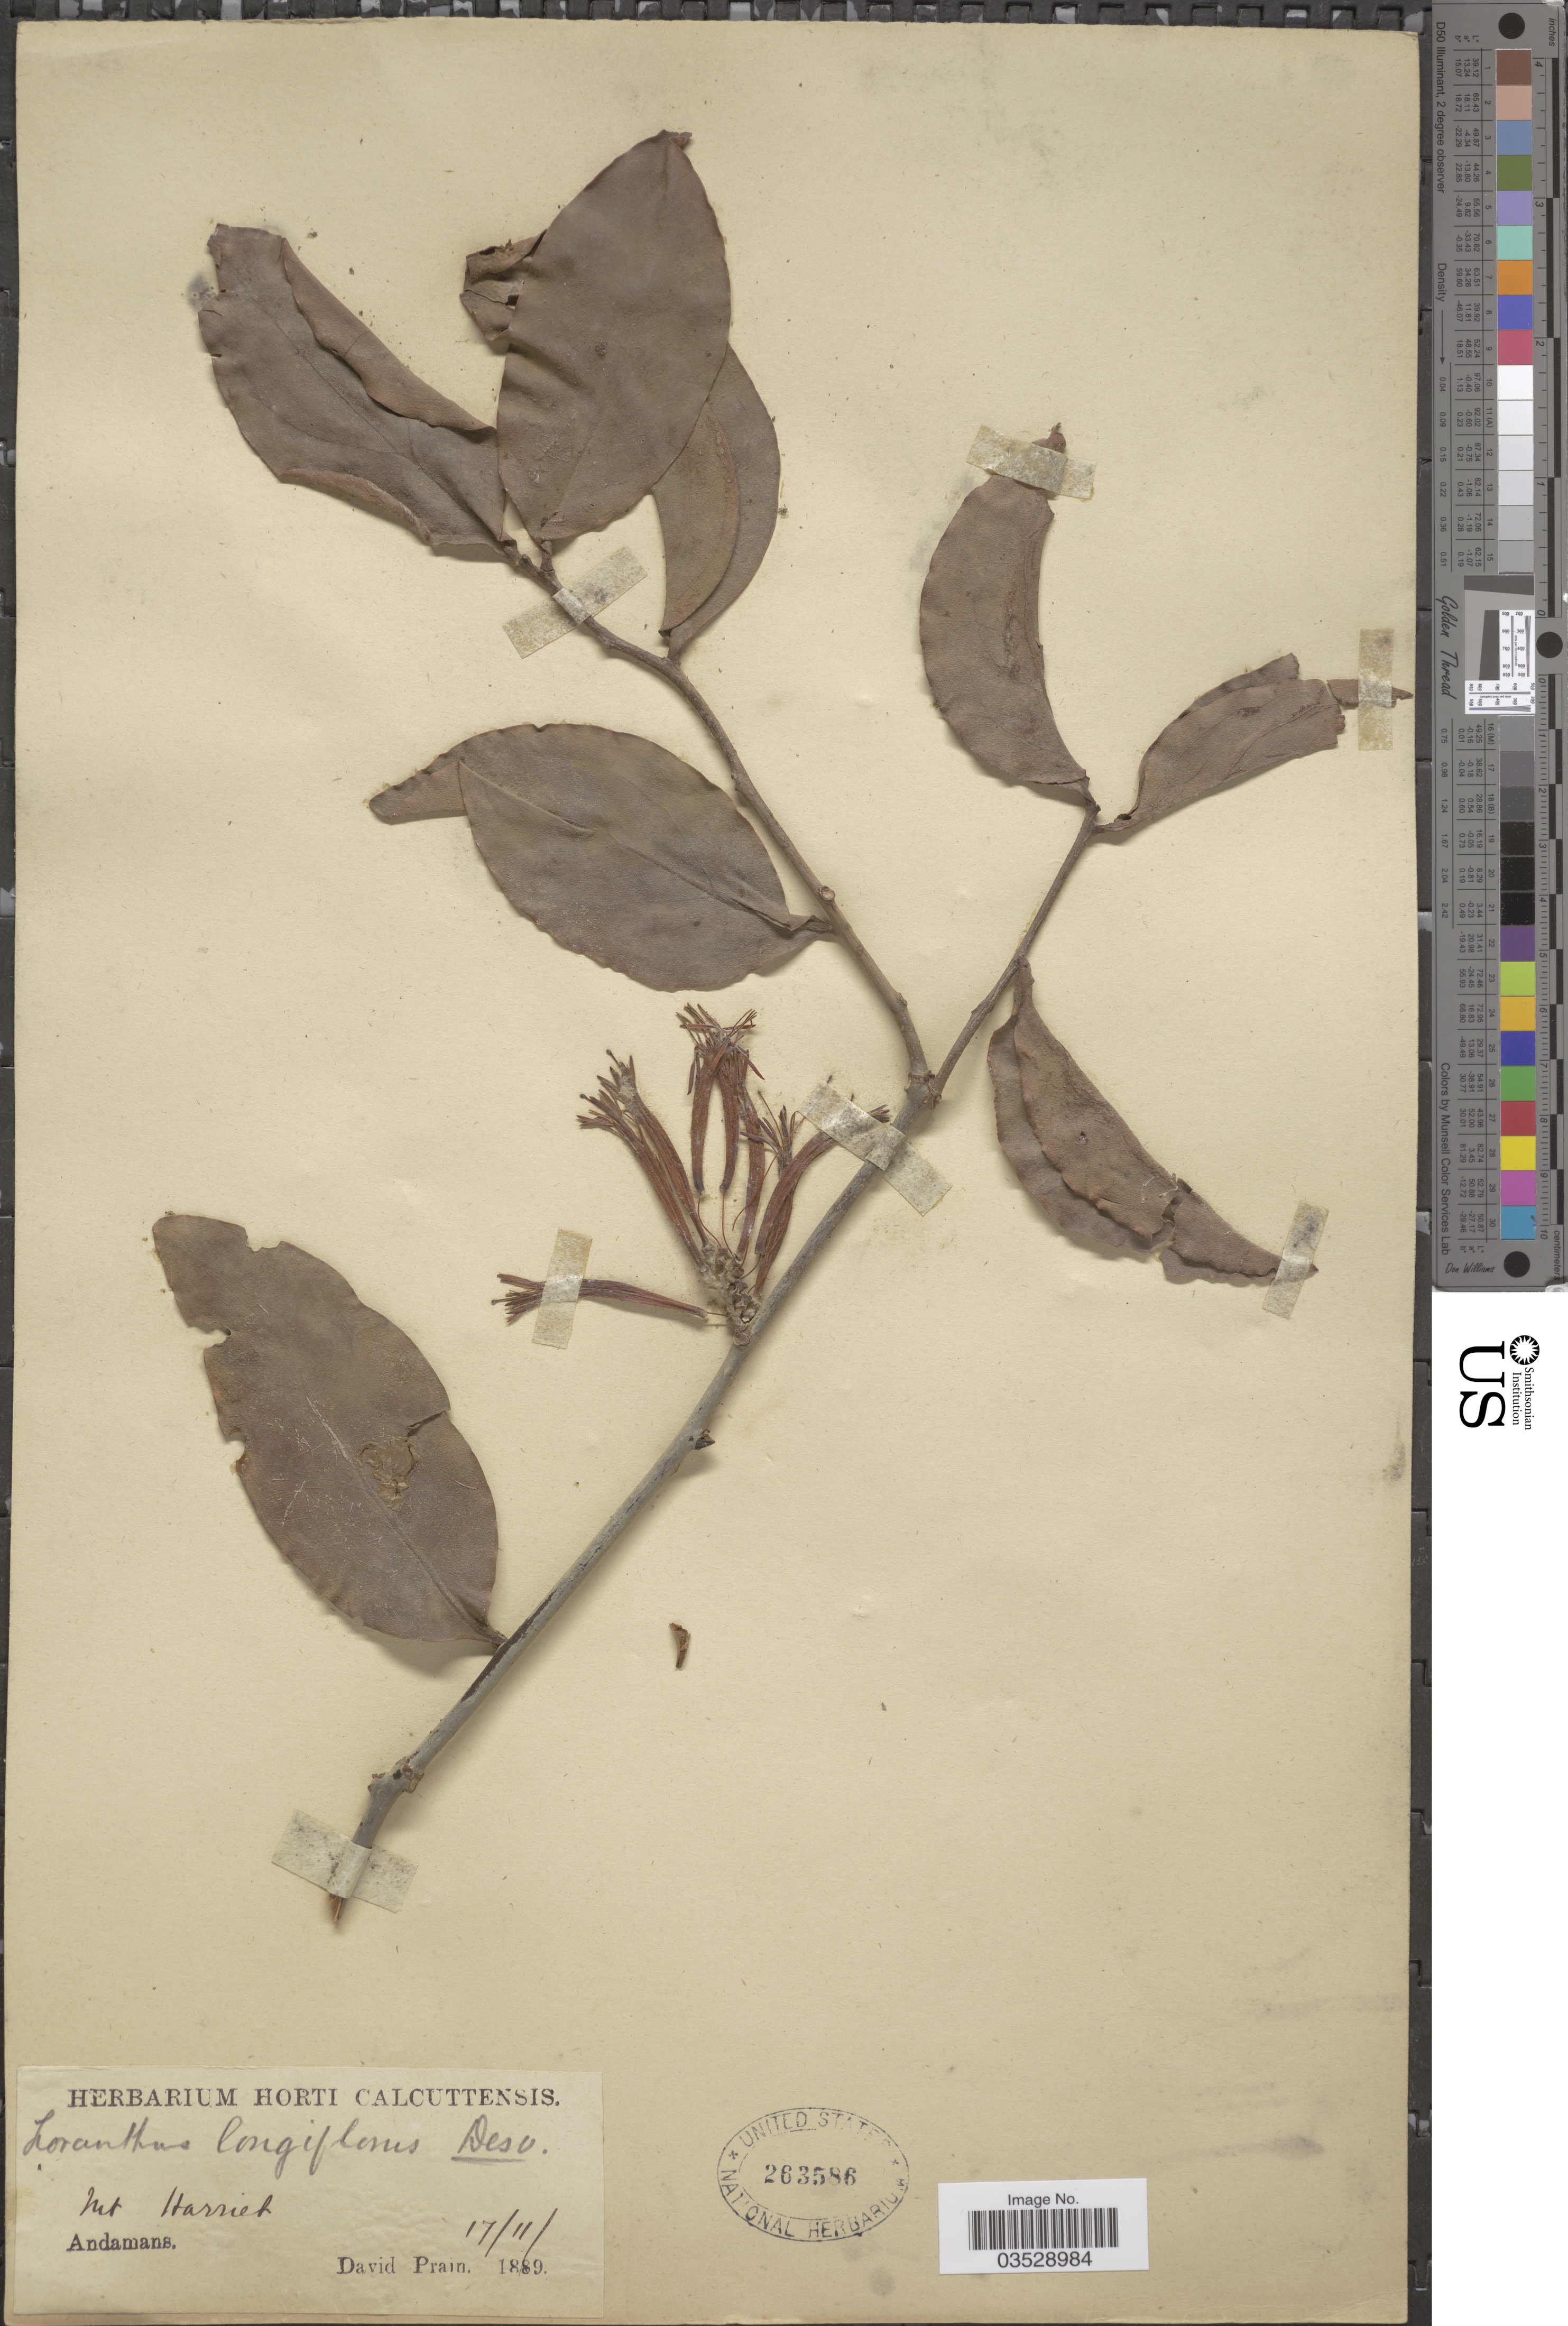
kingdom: Plantae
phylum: Tracheophyta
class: Magnoliopsida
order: Santalales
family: Loranthaceae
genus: Dendrophthoe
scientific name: Dendrophthoe falcata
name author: (L. f.) Ettingsh.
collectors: D. Prain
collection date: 1889-11-17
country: India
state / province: Andaman and Nicobar Islands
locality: Mt. Harriet. Andamans.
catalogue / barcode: US 263586